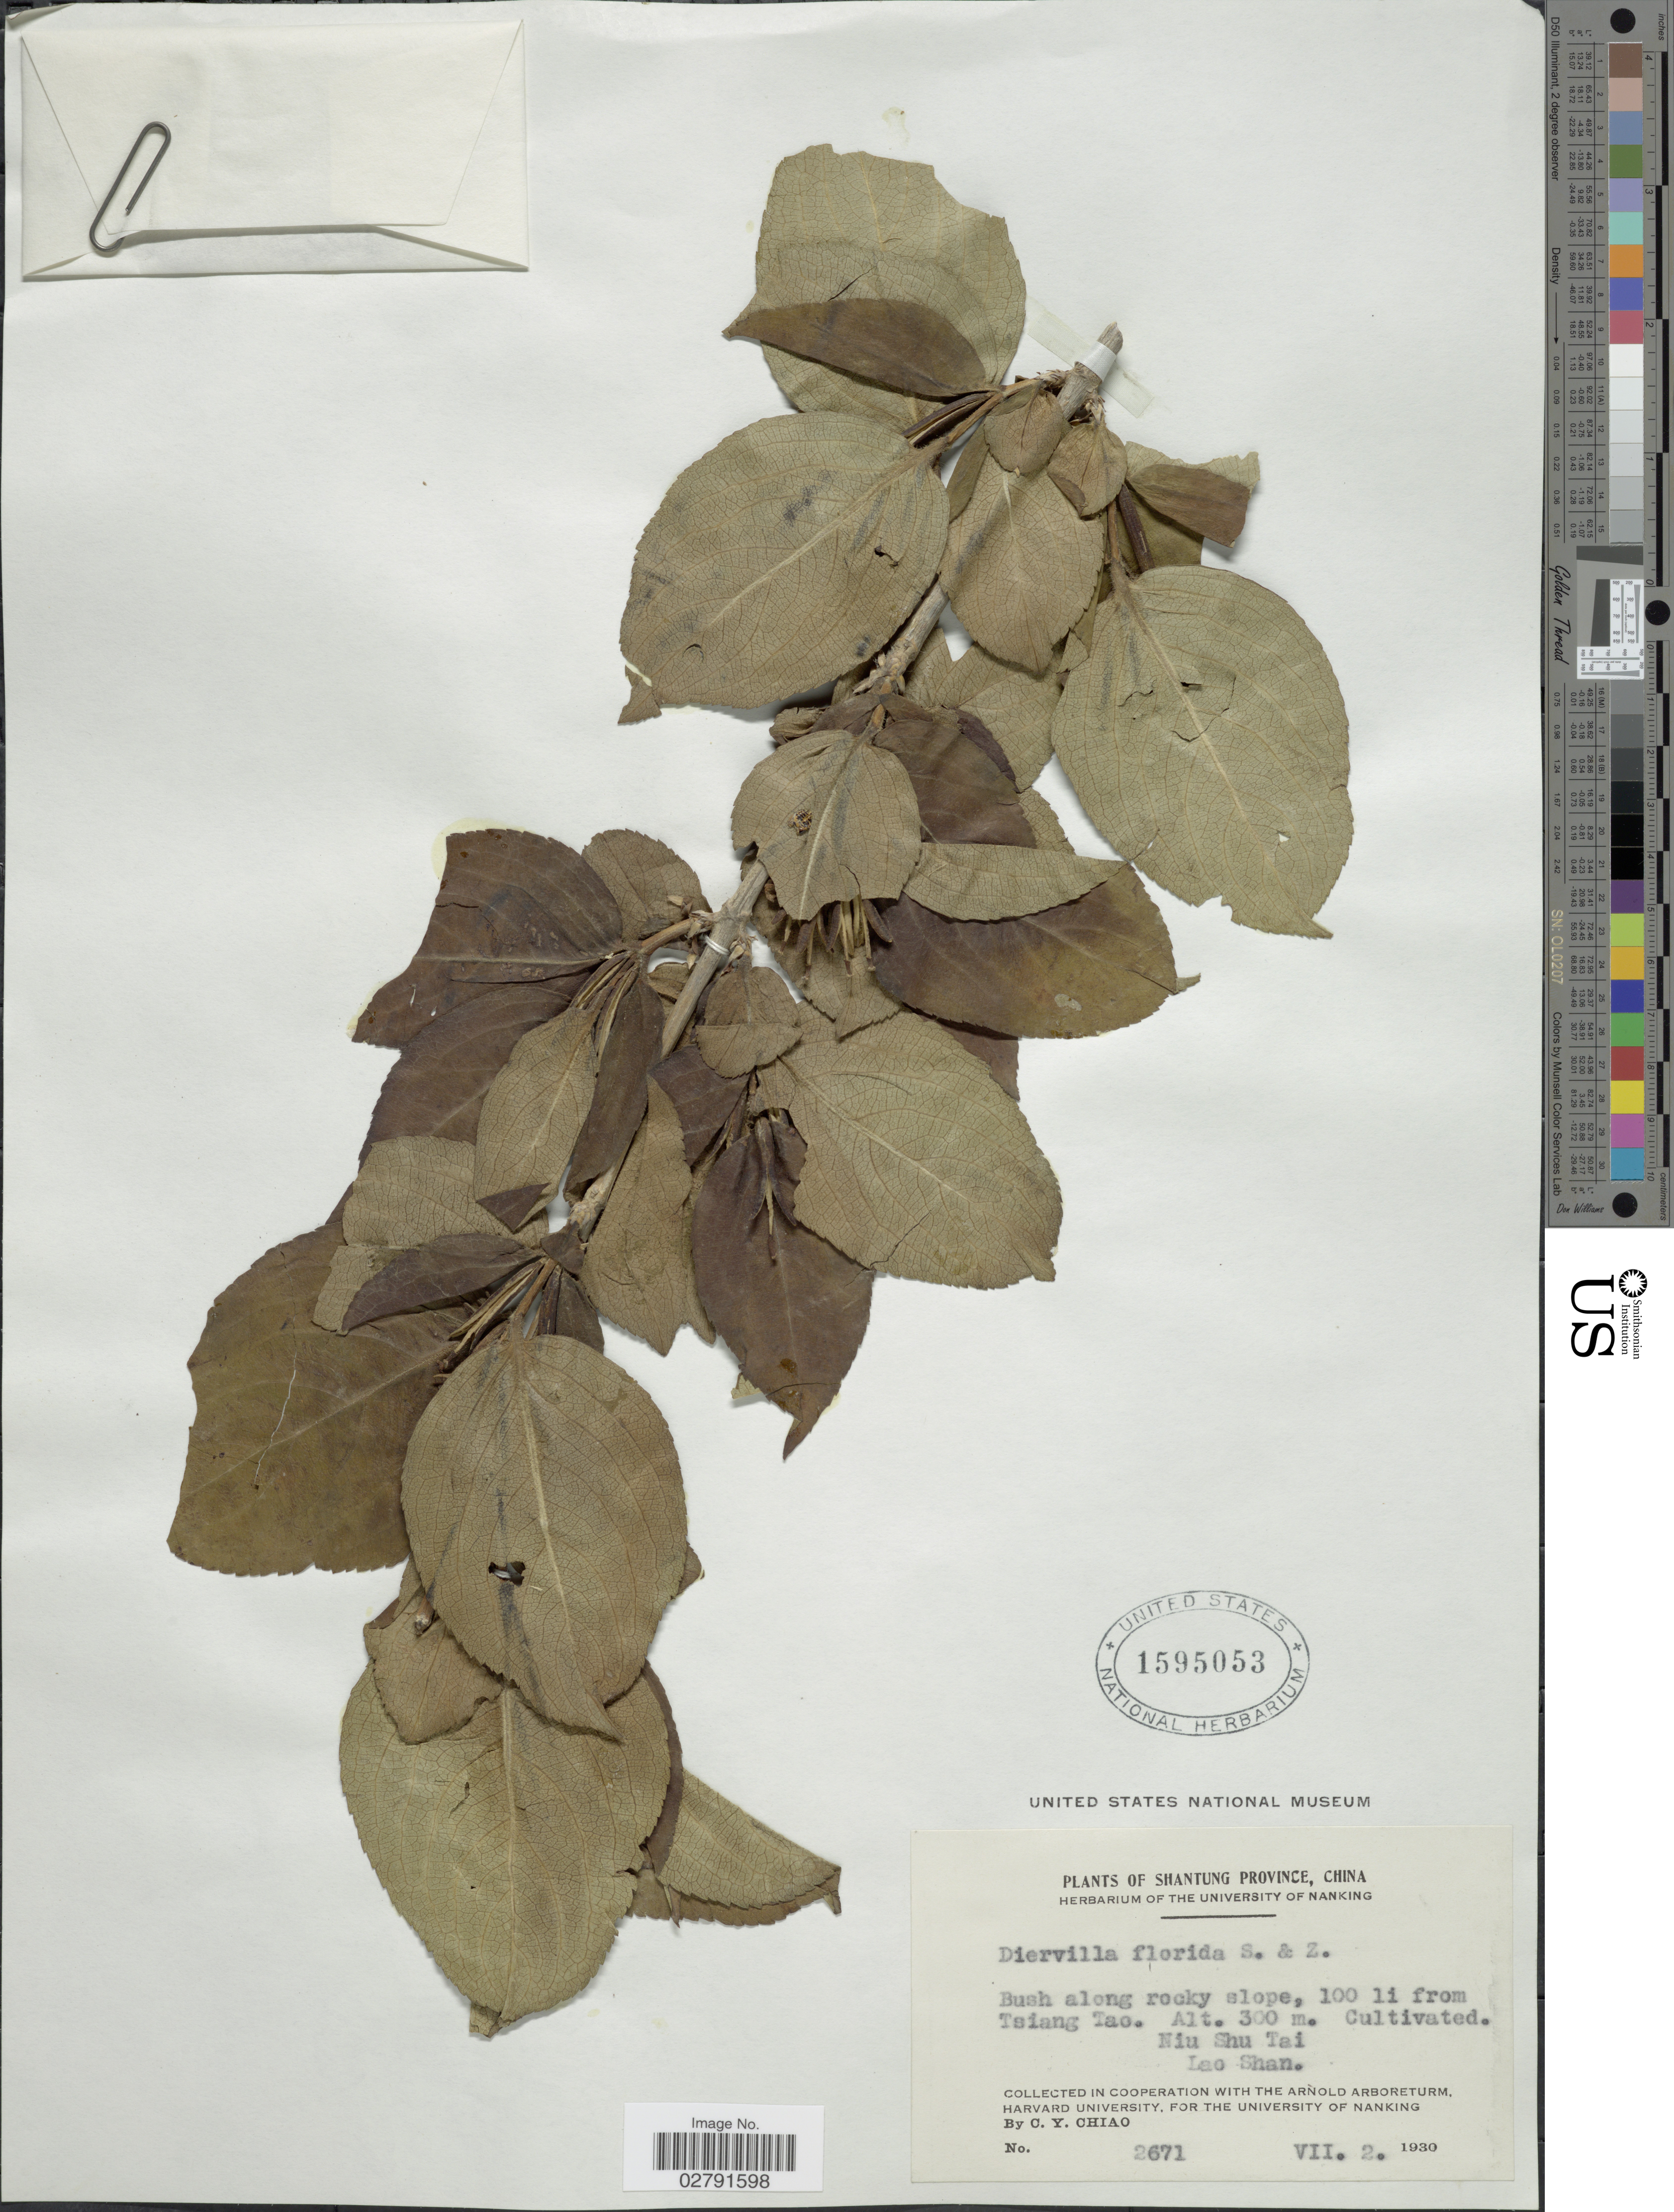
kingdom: Plantae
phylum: Tracheophyta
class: Magnoliopsida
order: Dipsacales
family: Caprifoliaceae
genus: Diervilla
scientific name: Diervilla florida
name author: (Bunge) Siebold & Zucc.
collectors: C. Y. Chiao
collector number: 2671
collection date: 1930-07-02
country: China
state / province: Shandong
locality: Shantung Province, 100 li from Tsiang Tao, Niu Shu Tai, Lao Shan.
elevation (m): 300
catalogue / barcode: US 1595053